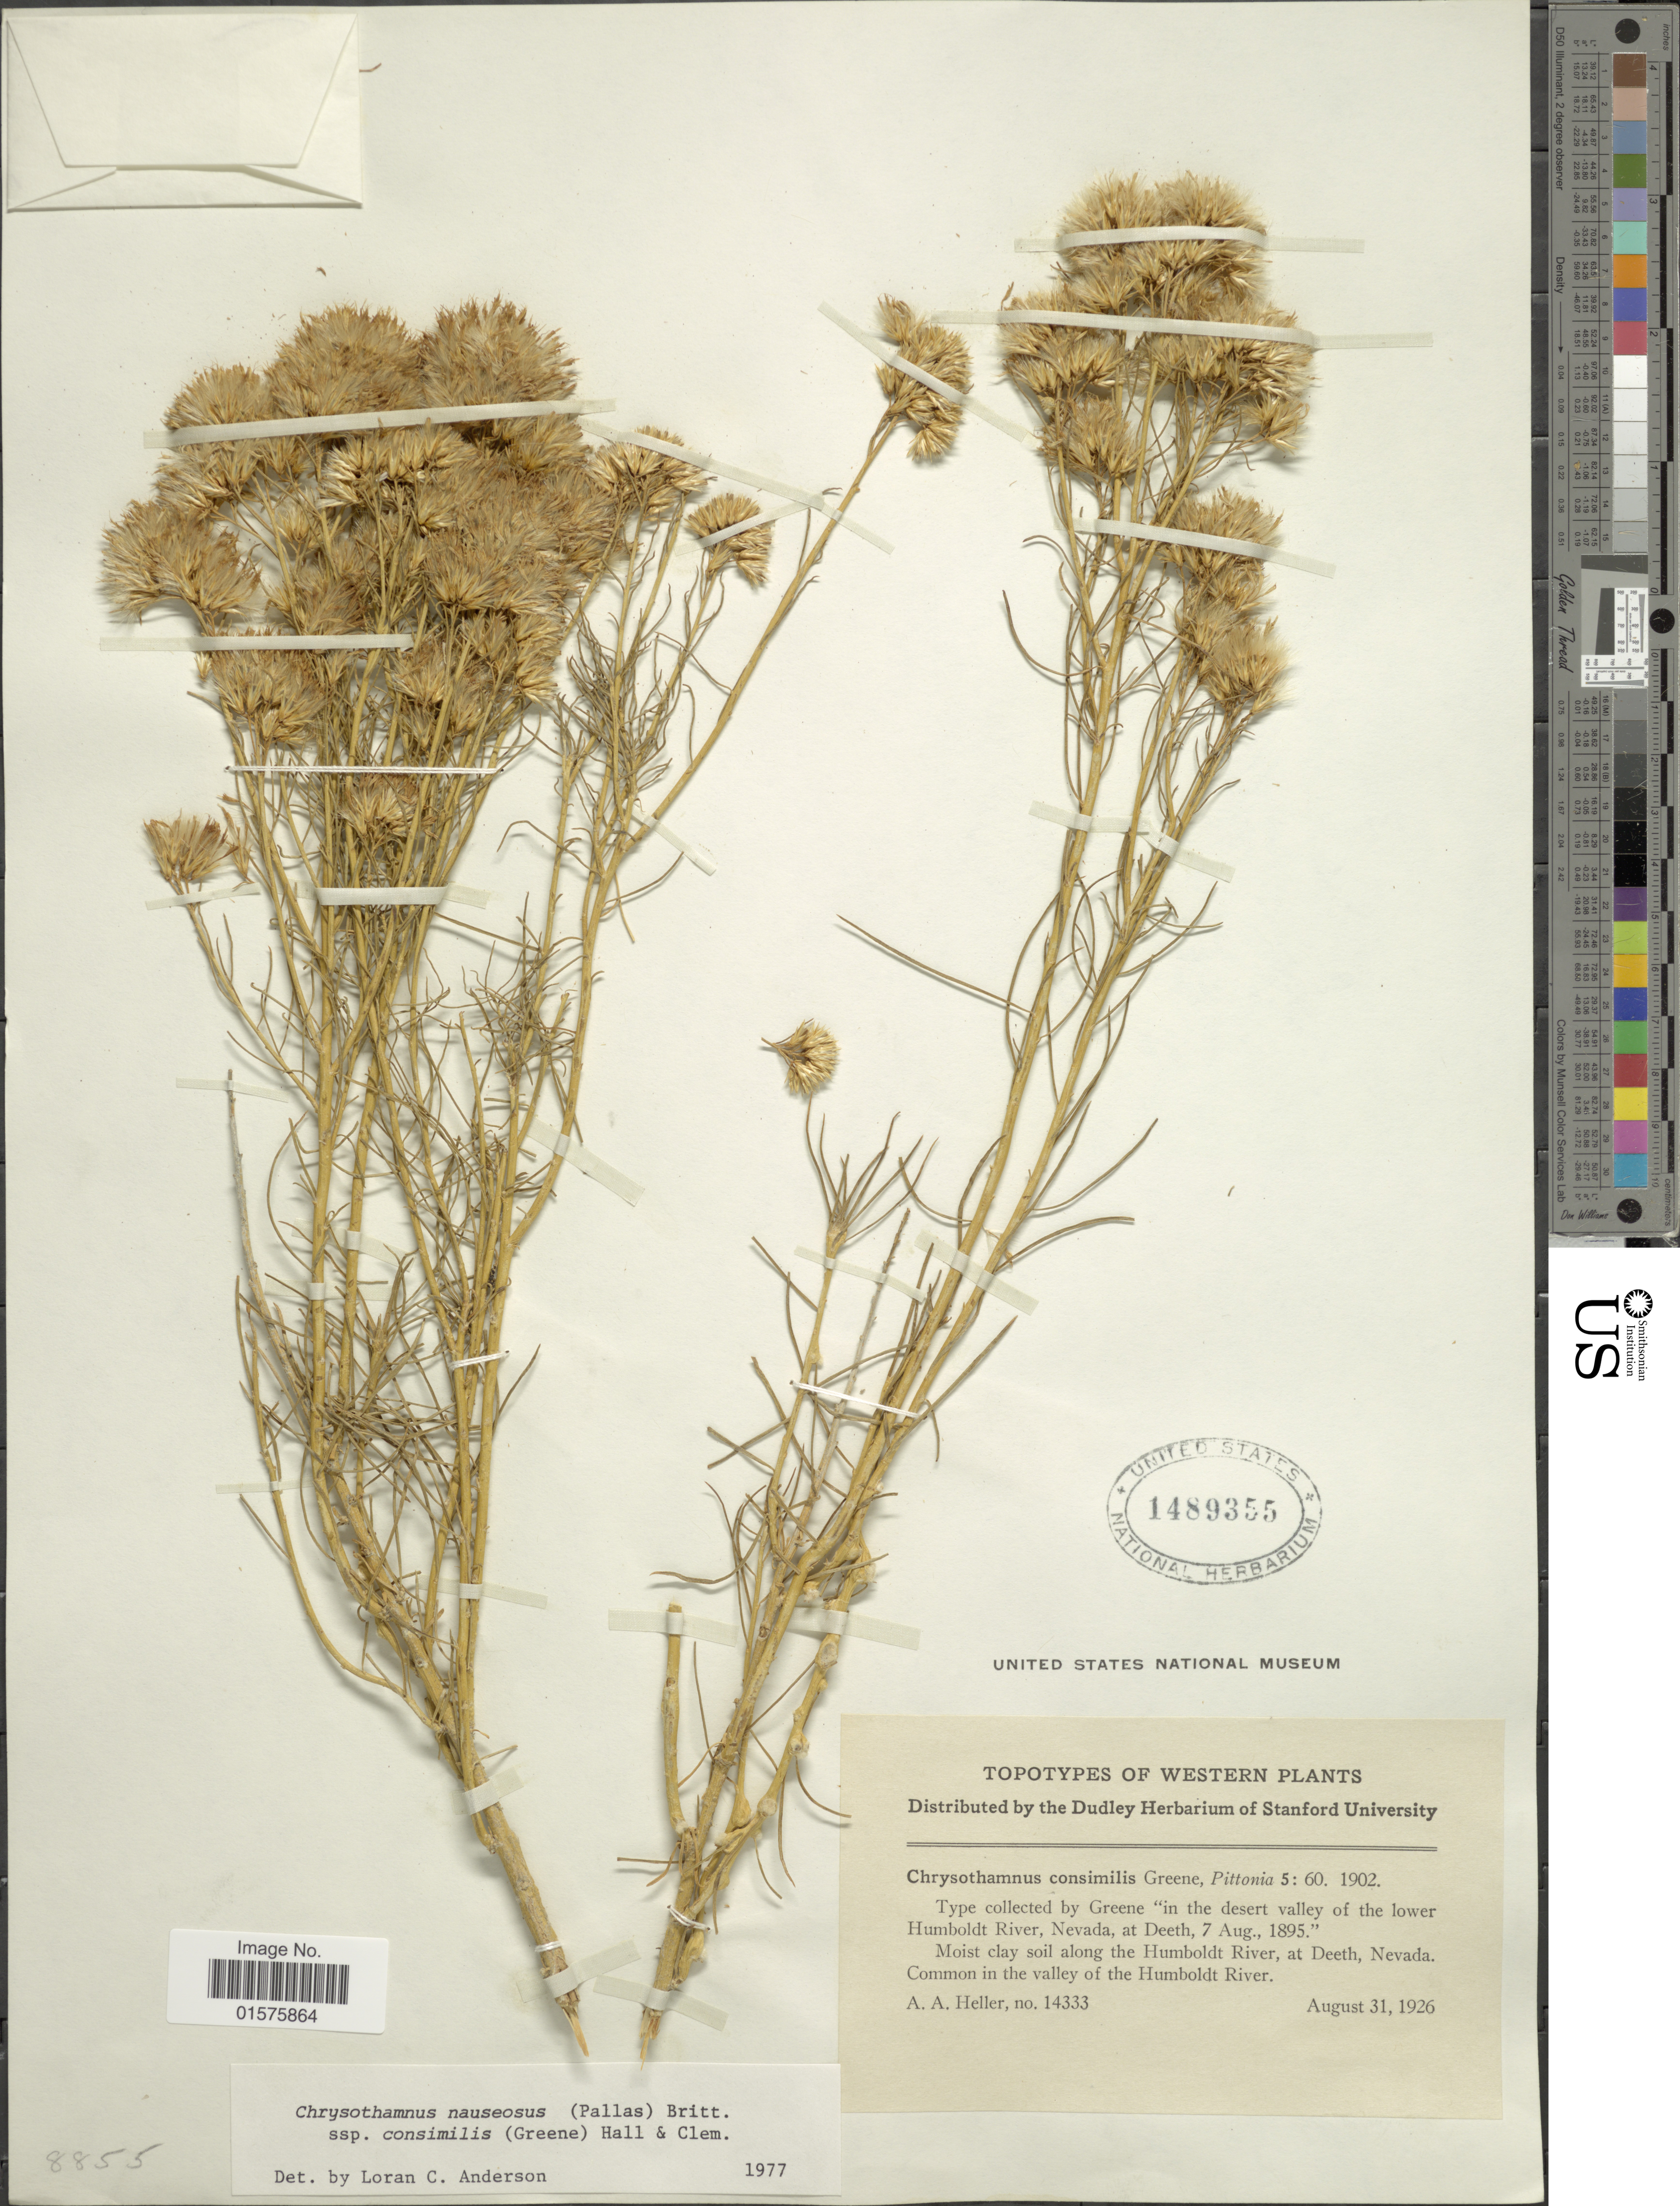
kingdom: Plantae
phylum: Tracheophyta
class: Magnoliopsida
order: Asterales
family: Asteraceae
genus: Ericameria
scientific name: Ericameria nauseosa var. oreophila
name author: (A. Nelson) G.L. Nesom & G.I. Baird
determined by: Urbatsch, Lowell E., Curator (LSU), Louisiana State University (UNITED STATES)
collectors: A. A. Heller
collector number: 14333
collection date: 1926-08-31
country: United States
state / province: Nevada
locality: Western. In the desert valley of the lower Humboldt River, at Deeth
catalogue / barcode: US 1489355